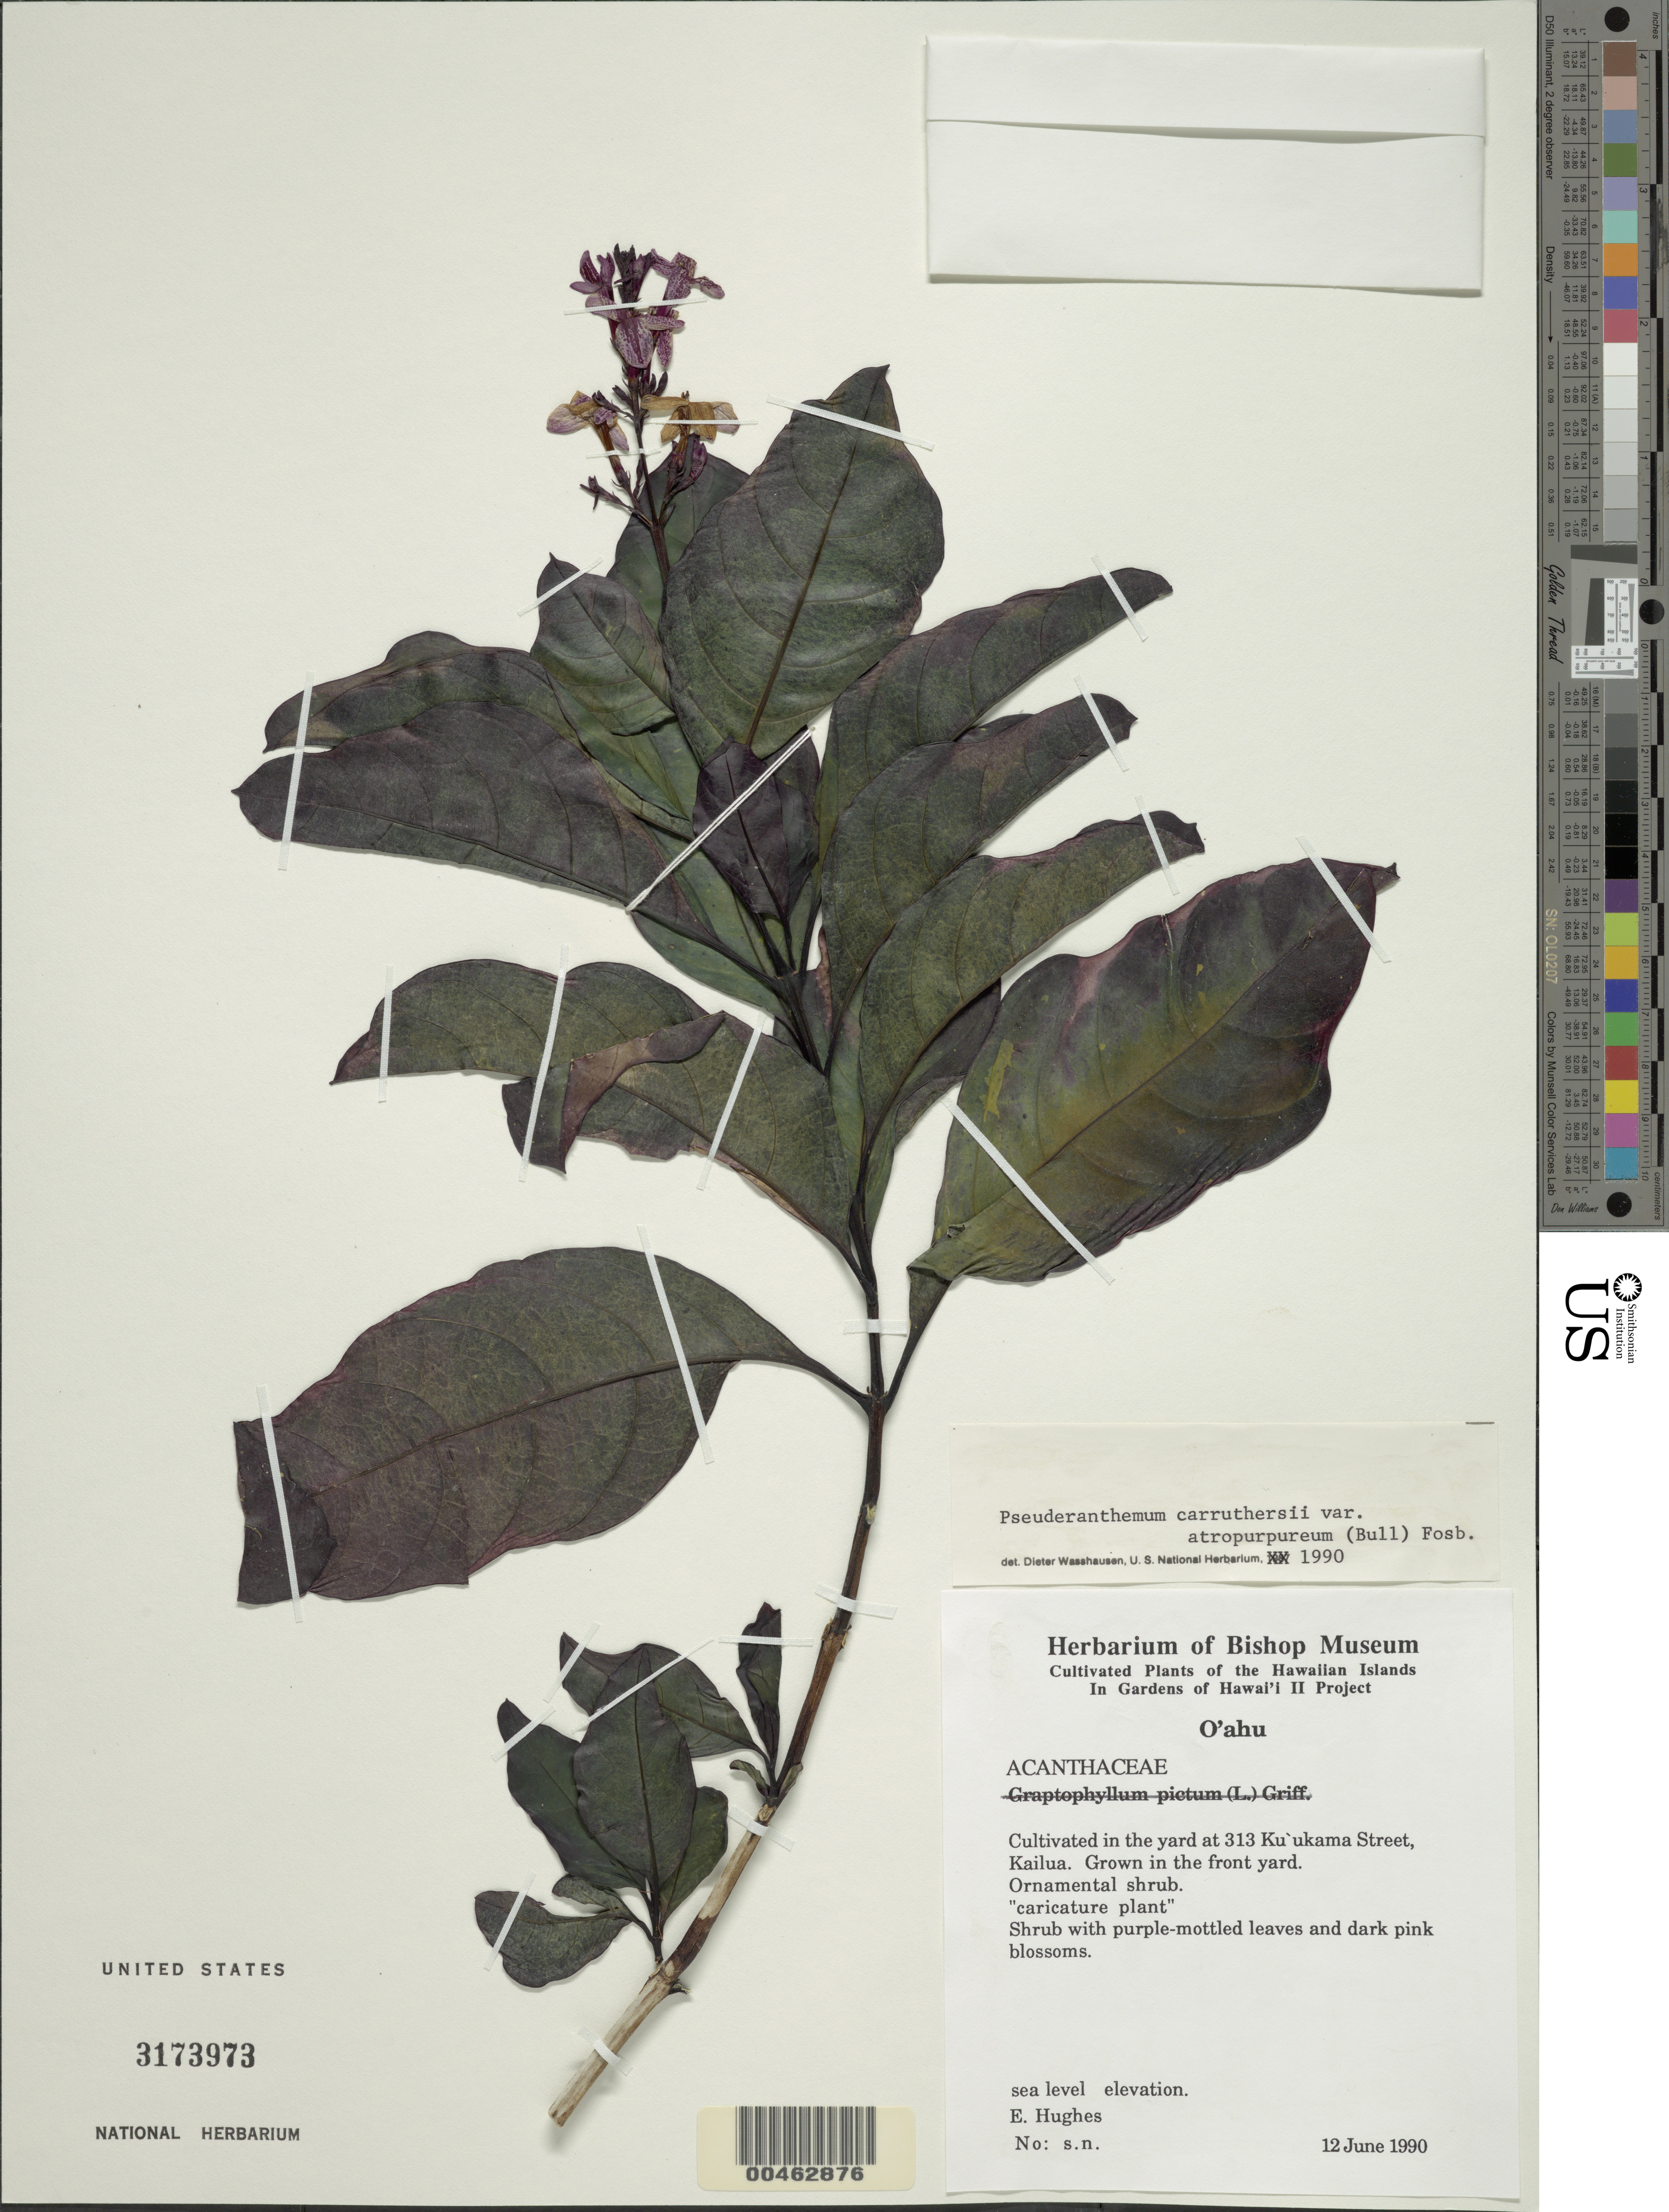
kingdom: Plantae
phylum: Tracheophyta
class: Magnoliopsida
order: Lamiales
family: Acanthaceae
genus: Pseuderanthemum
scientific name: Pseuderanthemum carruthersii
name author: (Seem.) Guillaumin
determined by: Wasshausen, Dieter C., (BOT), Smithsonian Institution - National Museum of Natural History (UNITED STATES)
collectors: E. Hughes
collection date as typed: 12 Jun 1990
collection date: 1990-06-12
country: United States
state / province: Hawaii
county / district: Honolulu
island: Oahu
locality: in the yard at 313 Kuukama St., Kailua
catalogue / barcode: US 3173973